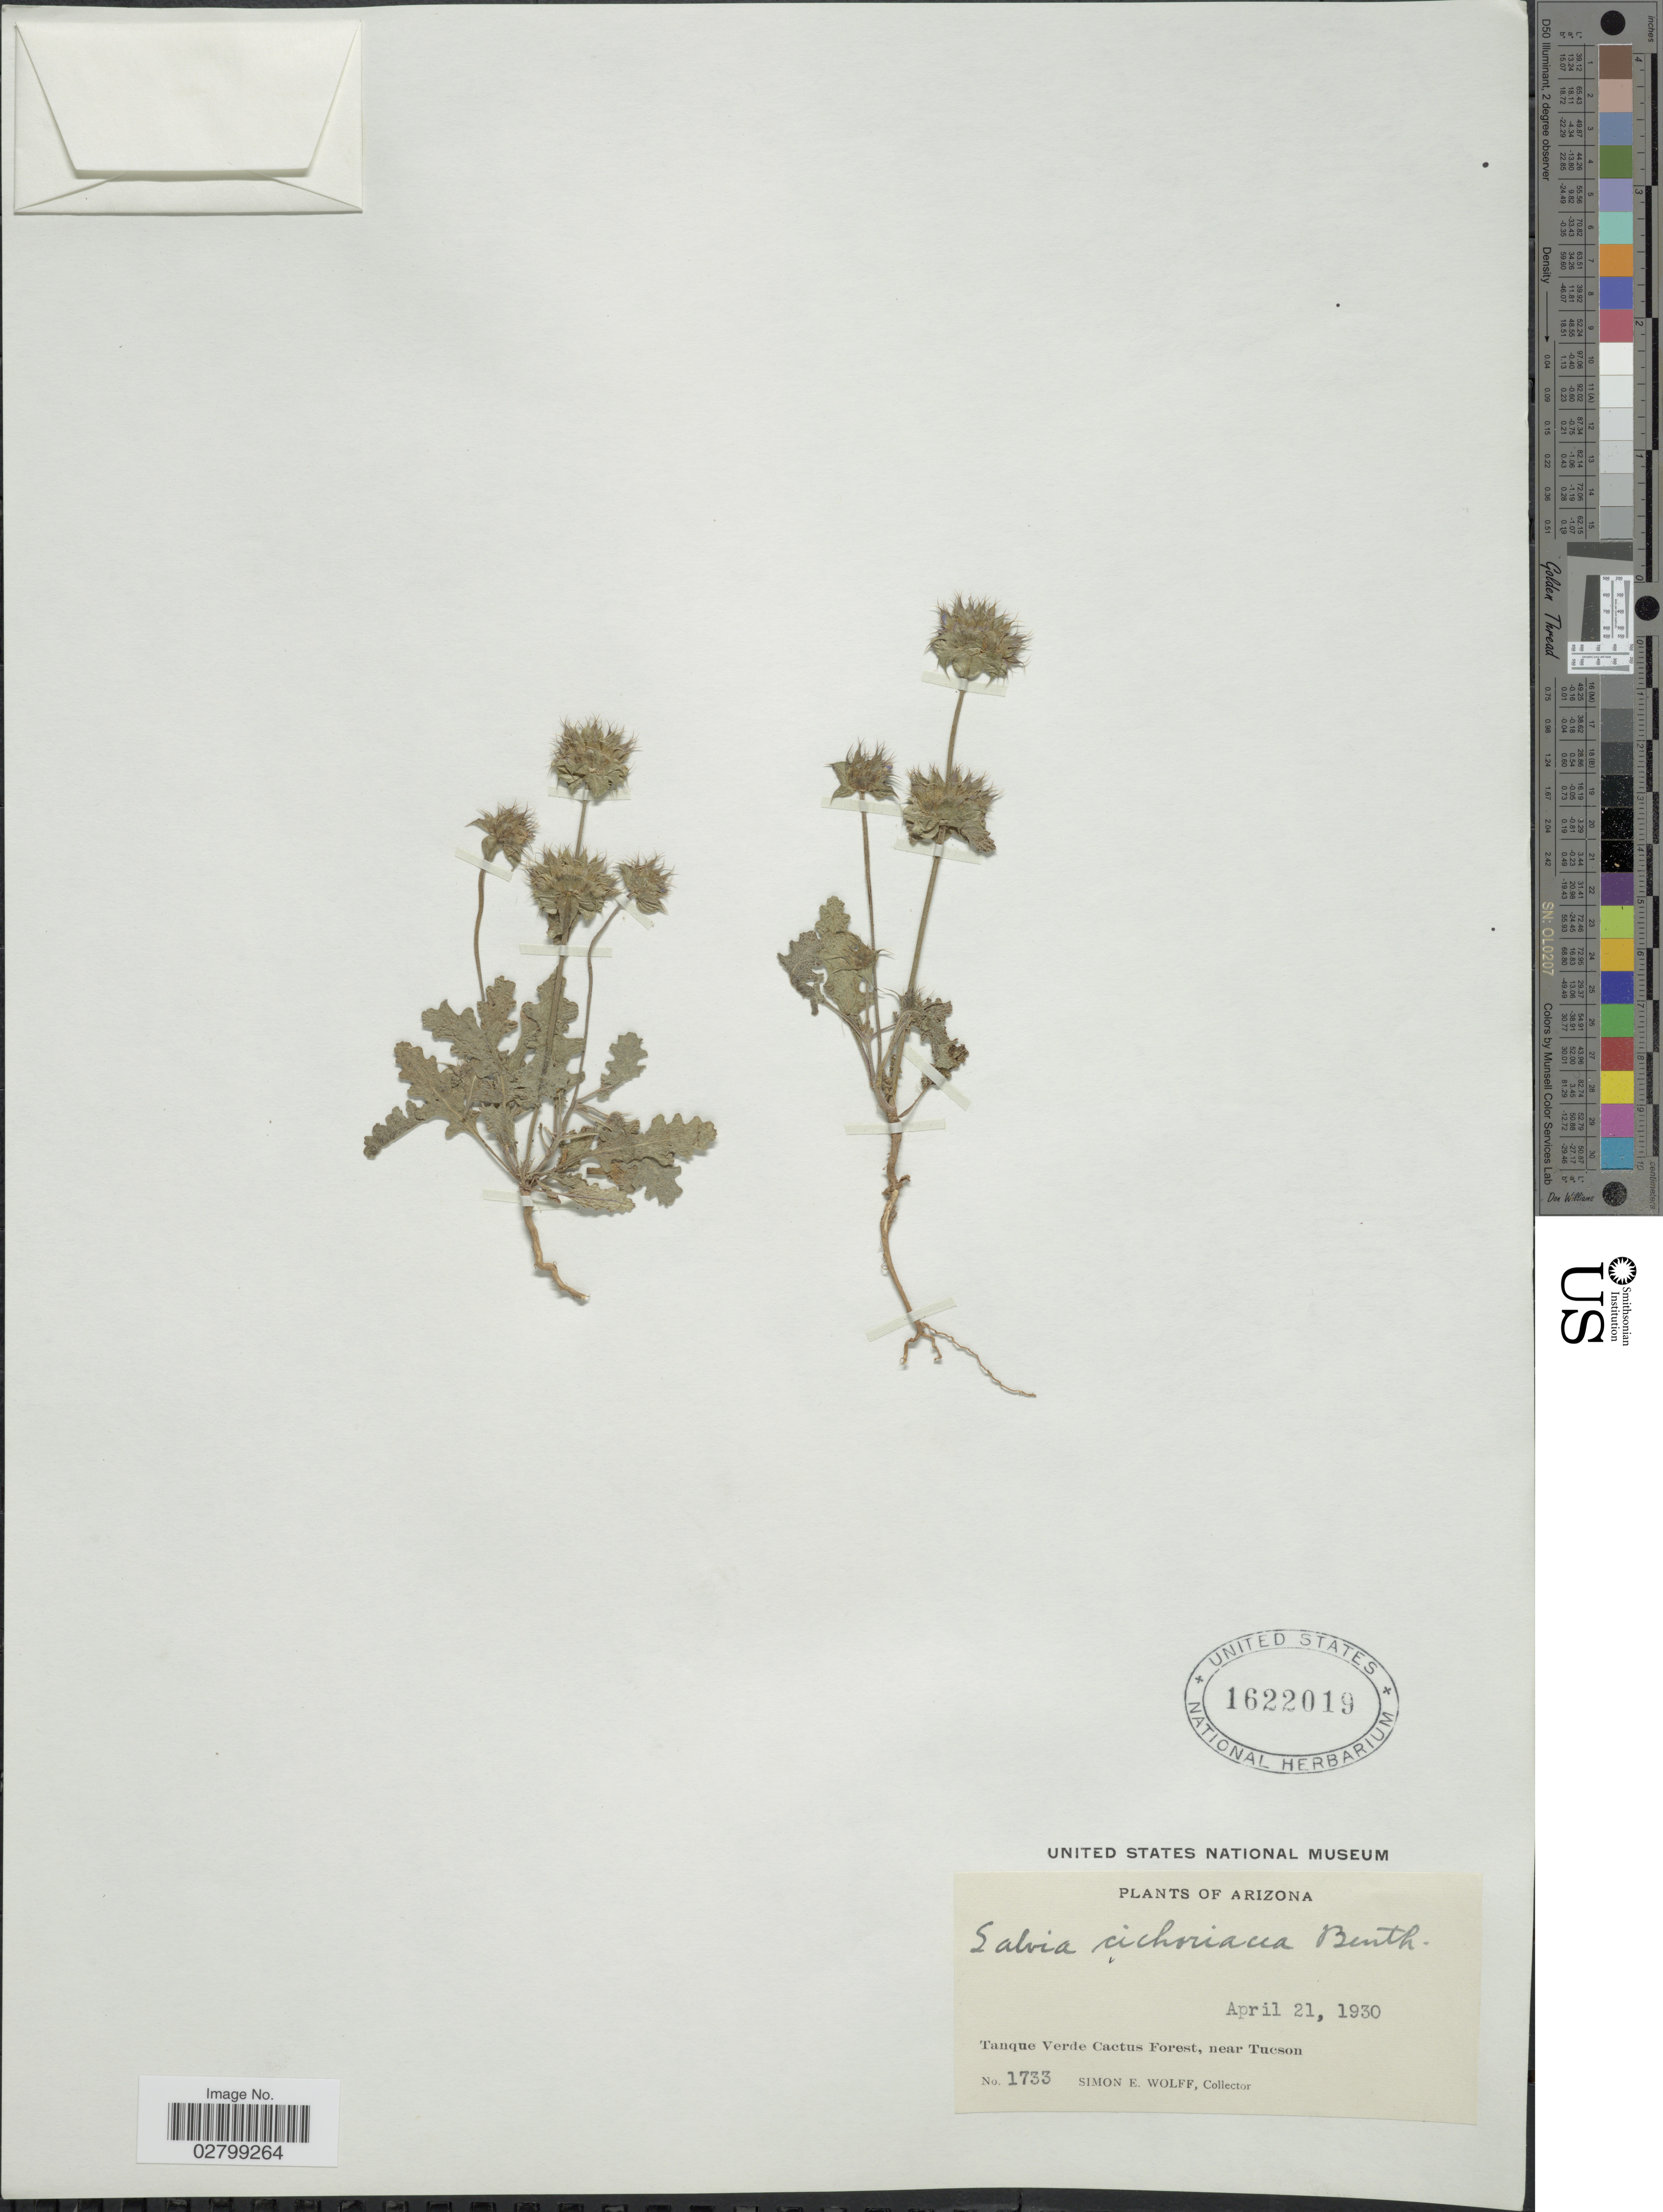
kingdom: Plantae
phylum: Tracheophyta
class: Magnoliopsida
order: Lamiales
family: Lamiaceae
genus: Salvia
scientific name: Salvia columbariae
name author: Benth.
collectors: S. E. Wolff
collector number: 1733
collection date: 1930-04-21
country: United States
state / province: Arizona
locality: Tanque Verde Cactus Forest, near Tucson.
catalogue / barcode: US 1622019